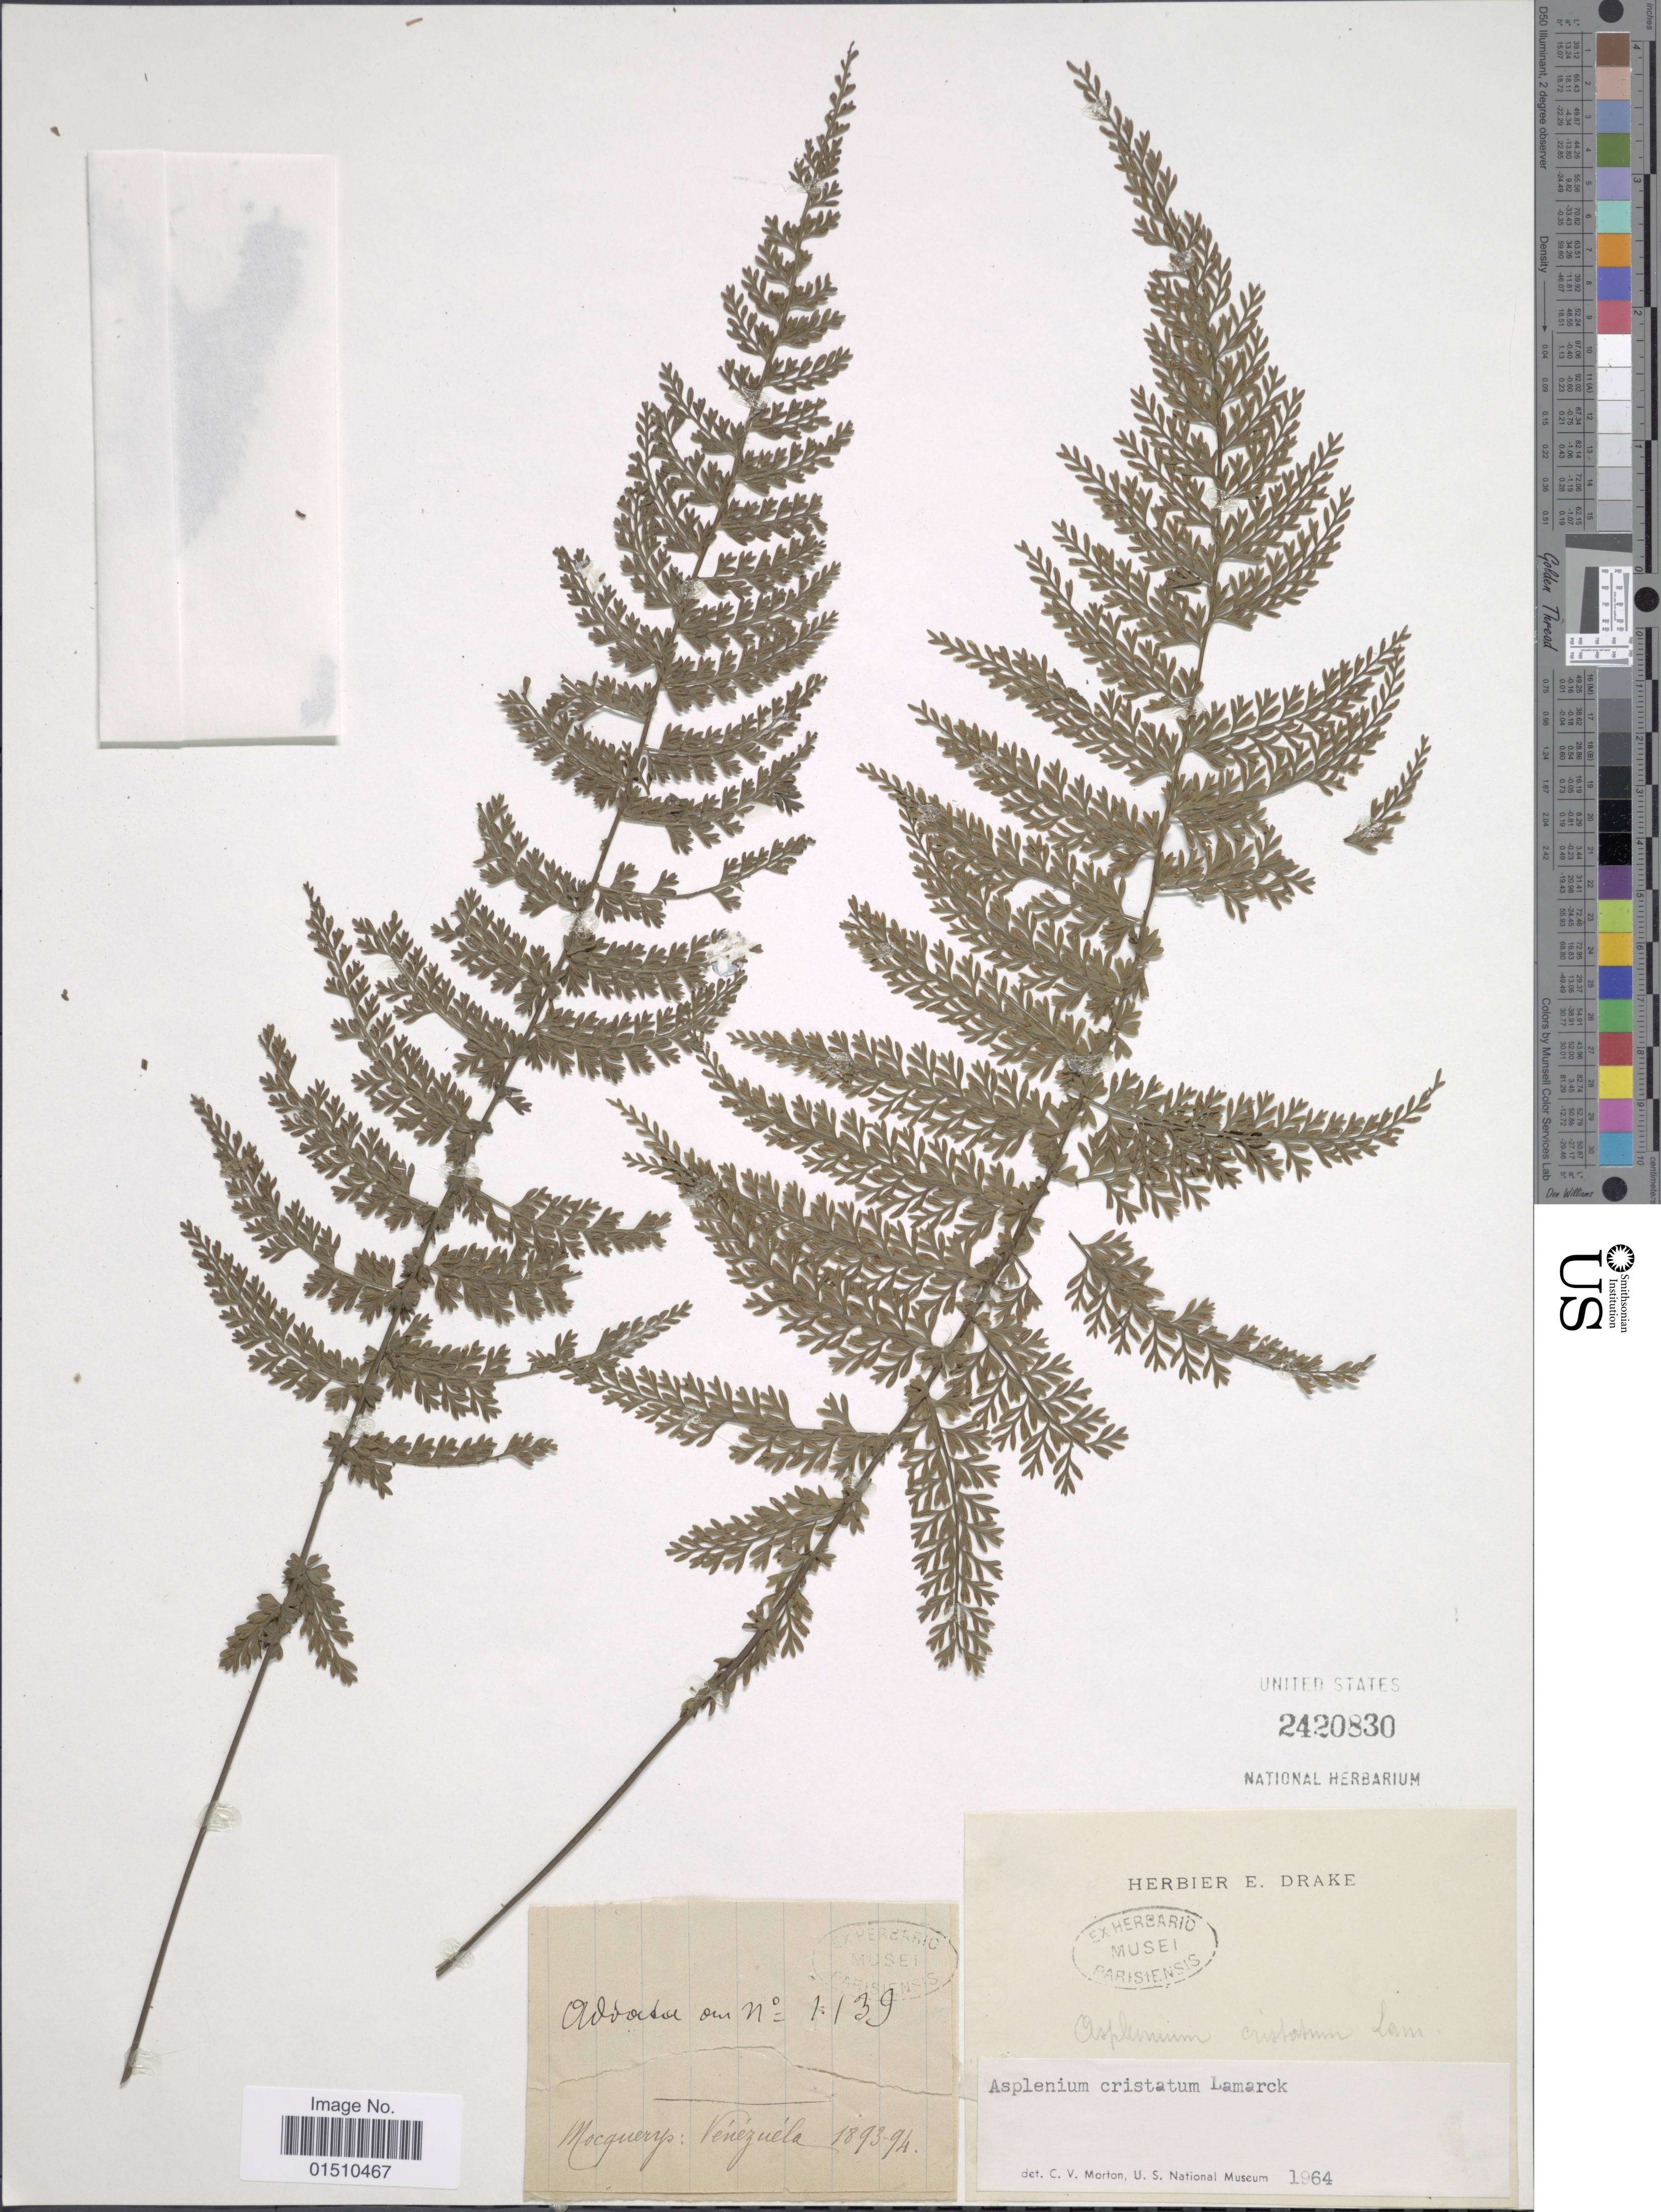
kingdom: Plantae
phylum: Tracheophyta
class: Polypodiopsida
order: Polypodiales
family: Aspleniaceae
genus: Asplenium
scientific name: Asplenium cristatum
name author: Lam.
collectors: A. Mocquerys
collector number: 1139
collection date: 1893/1894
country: Venezuela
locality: S.L.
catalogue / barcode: US 2420830